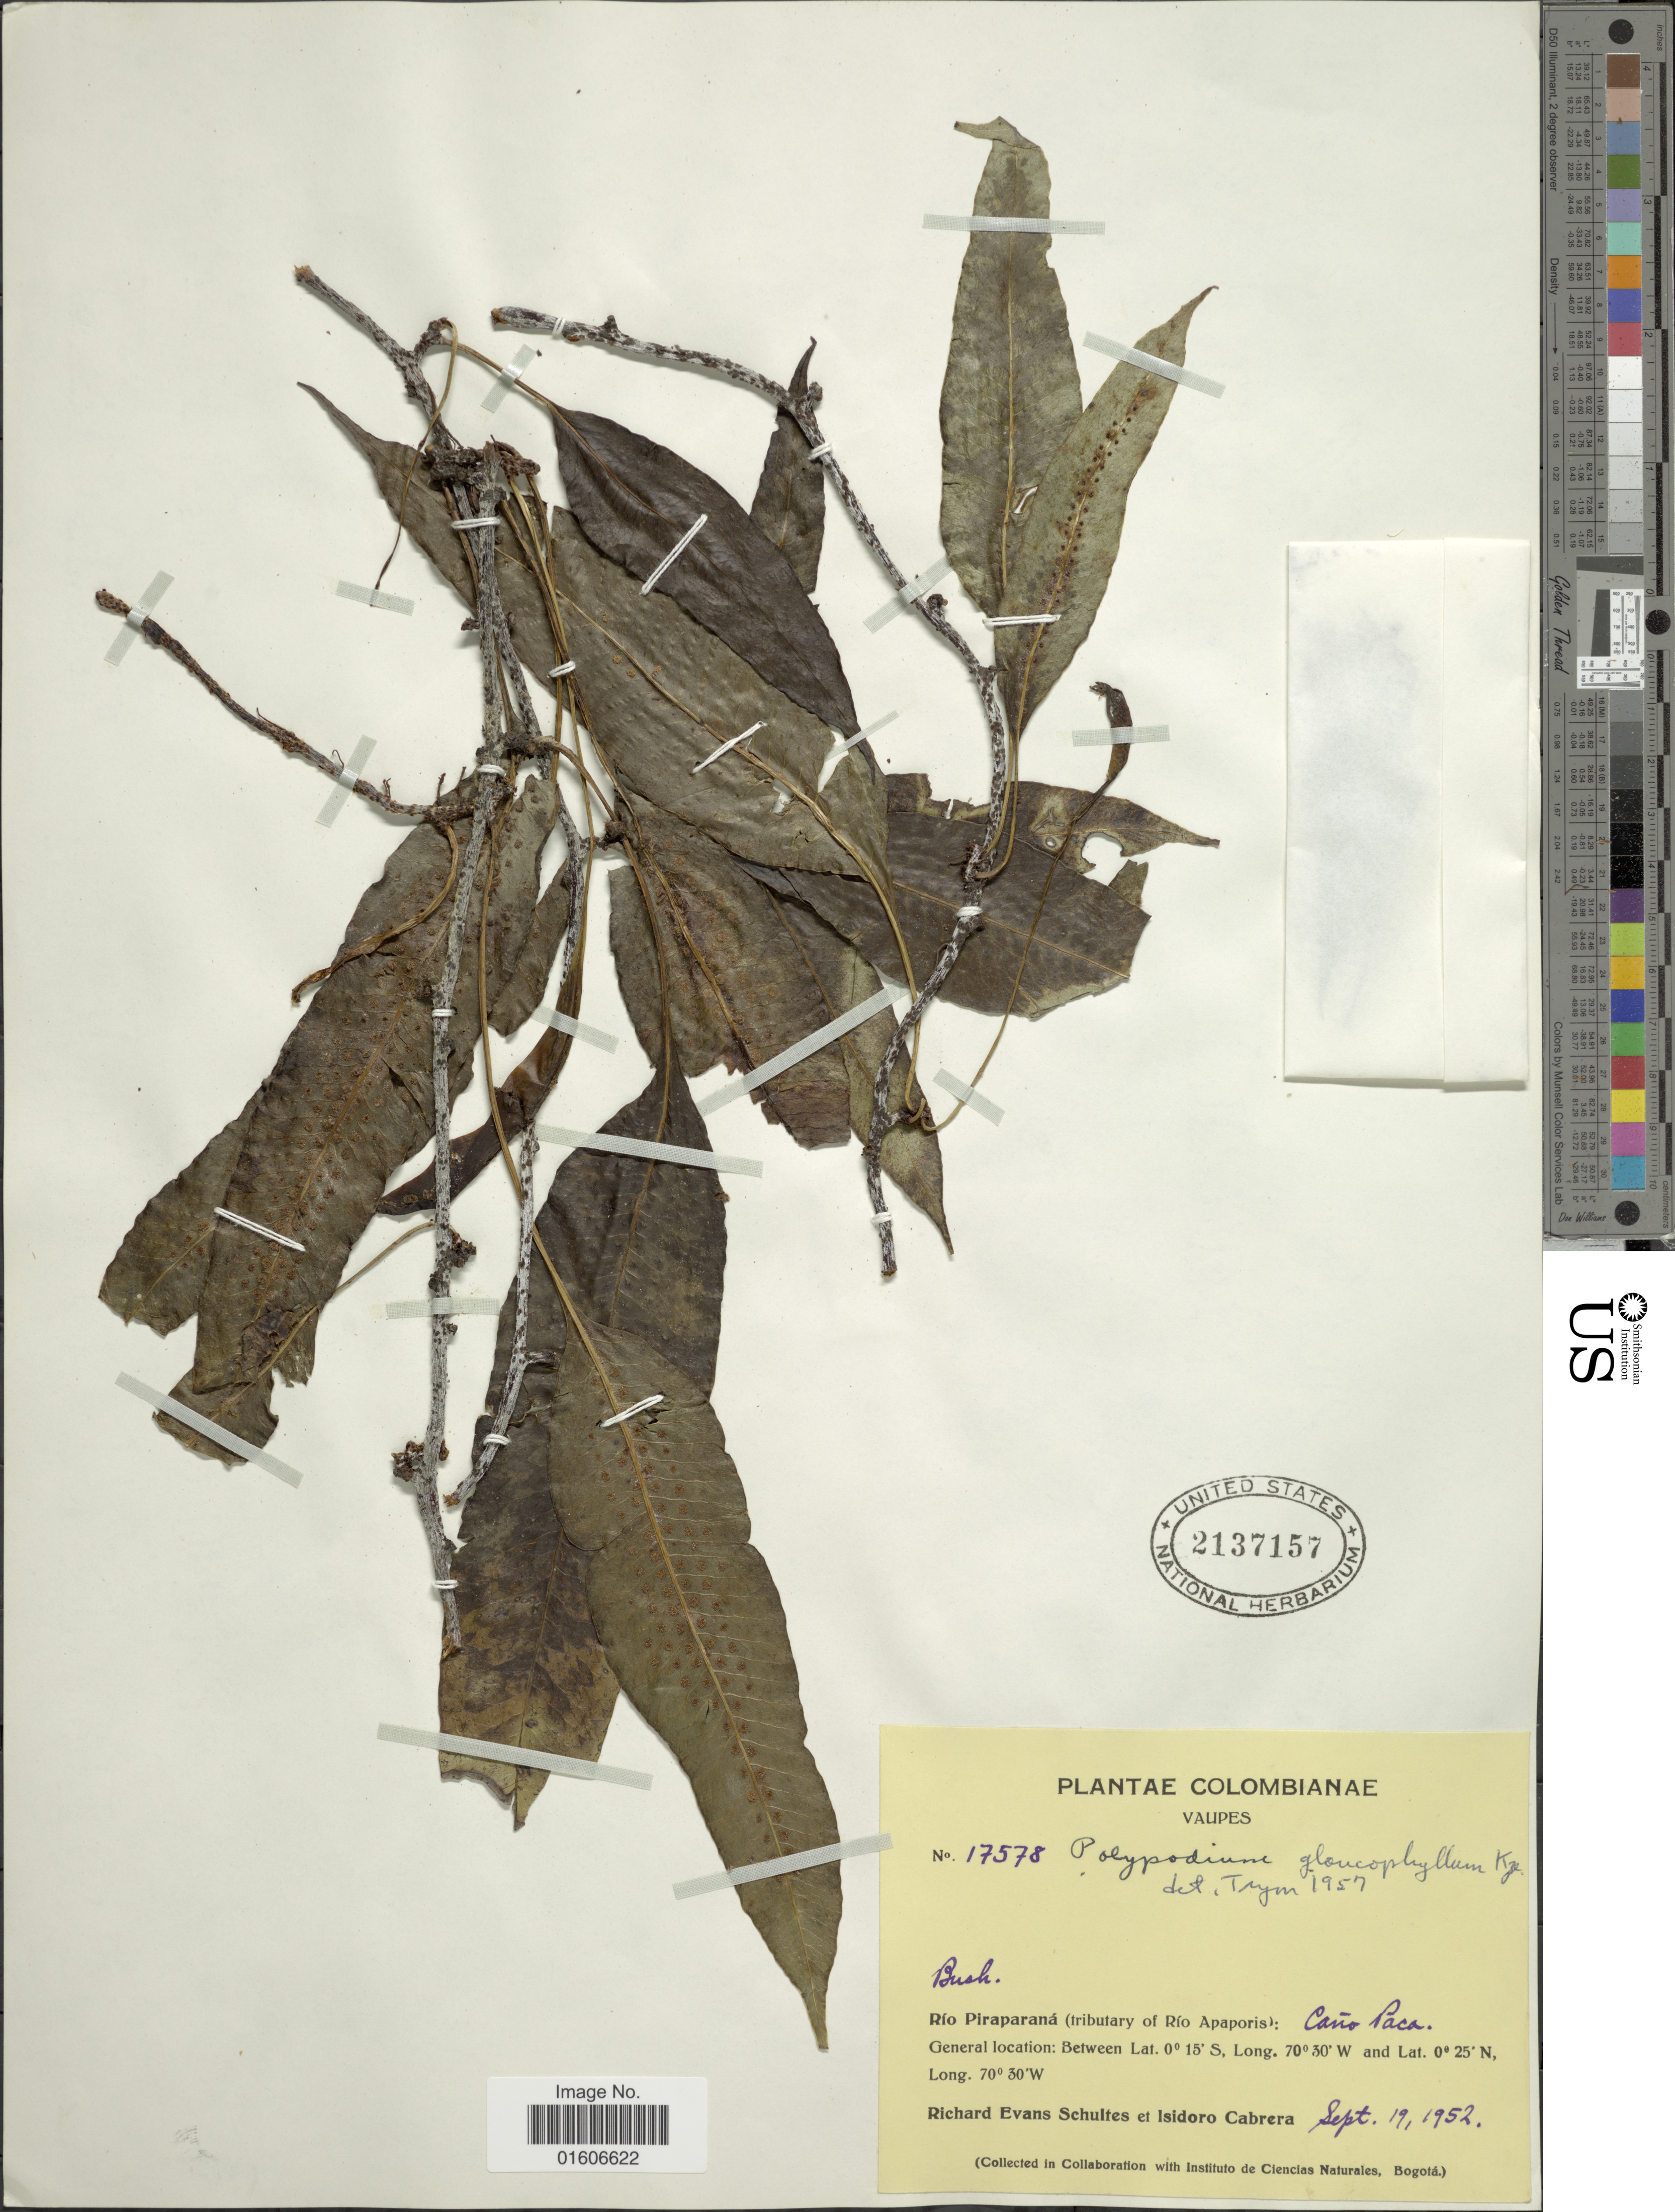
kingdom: Plantae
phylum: Tracheophyta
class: Polypodiopsida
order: Polypodiales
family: Polypodiaceae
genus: Serpocaulon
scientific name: Serpocaulon levigatum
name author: (Cav.) A.R. Sm.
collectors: R. E. Schultes & I. Cabrera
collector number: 17578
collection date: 1952-09-19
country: Colombia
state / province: Vaupés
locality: Vaupes. Río Piraparaná (tributary of Río Apaporis): Caño Paca.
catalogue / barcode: US 2137157